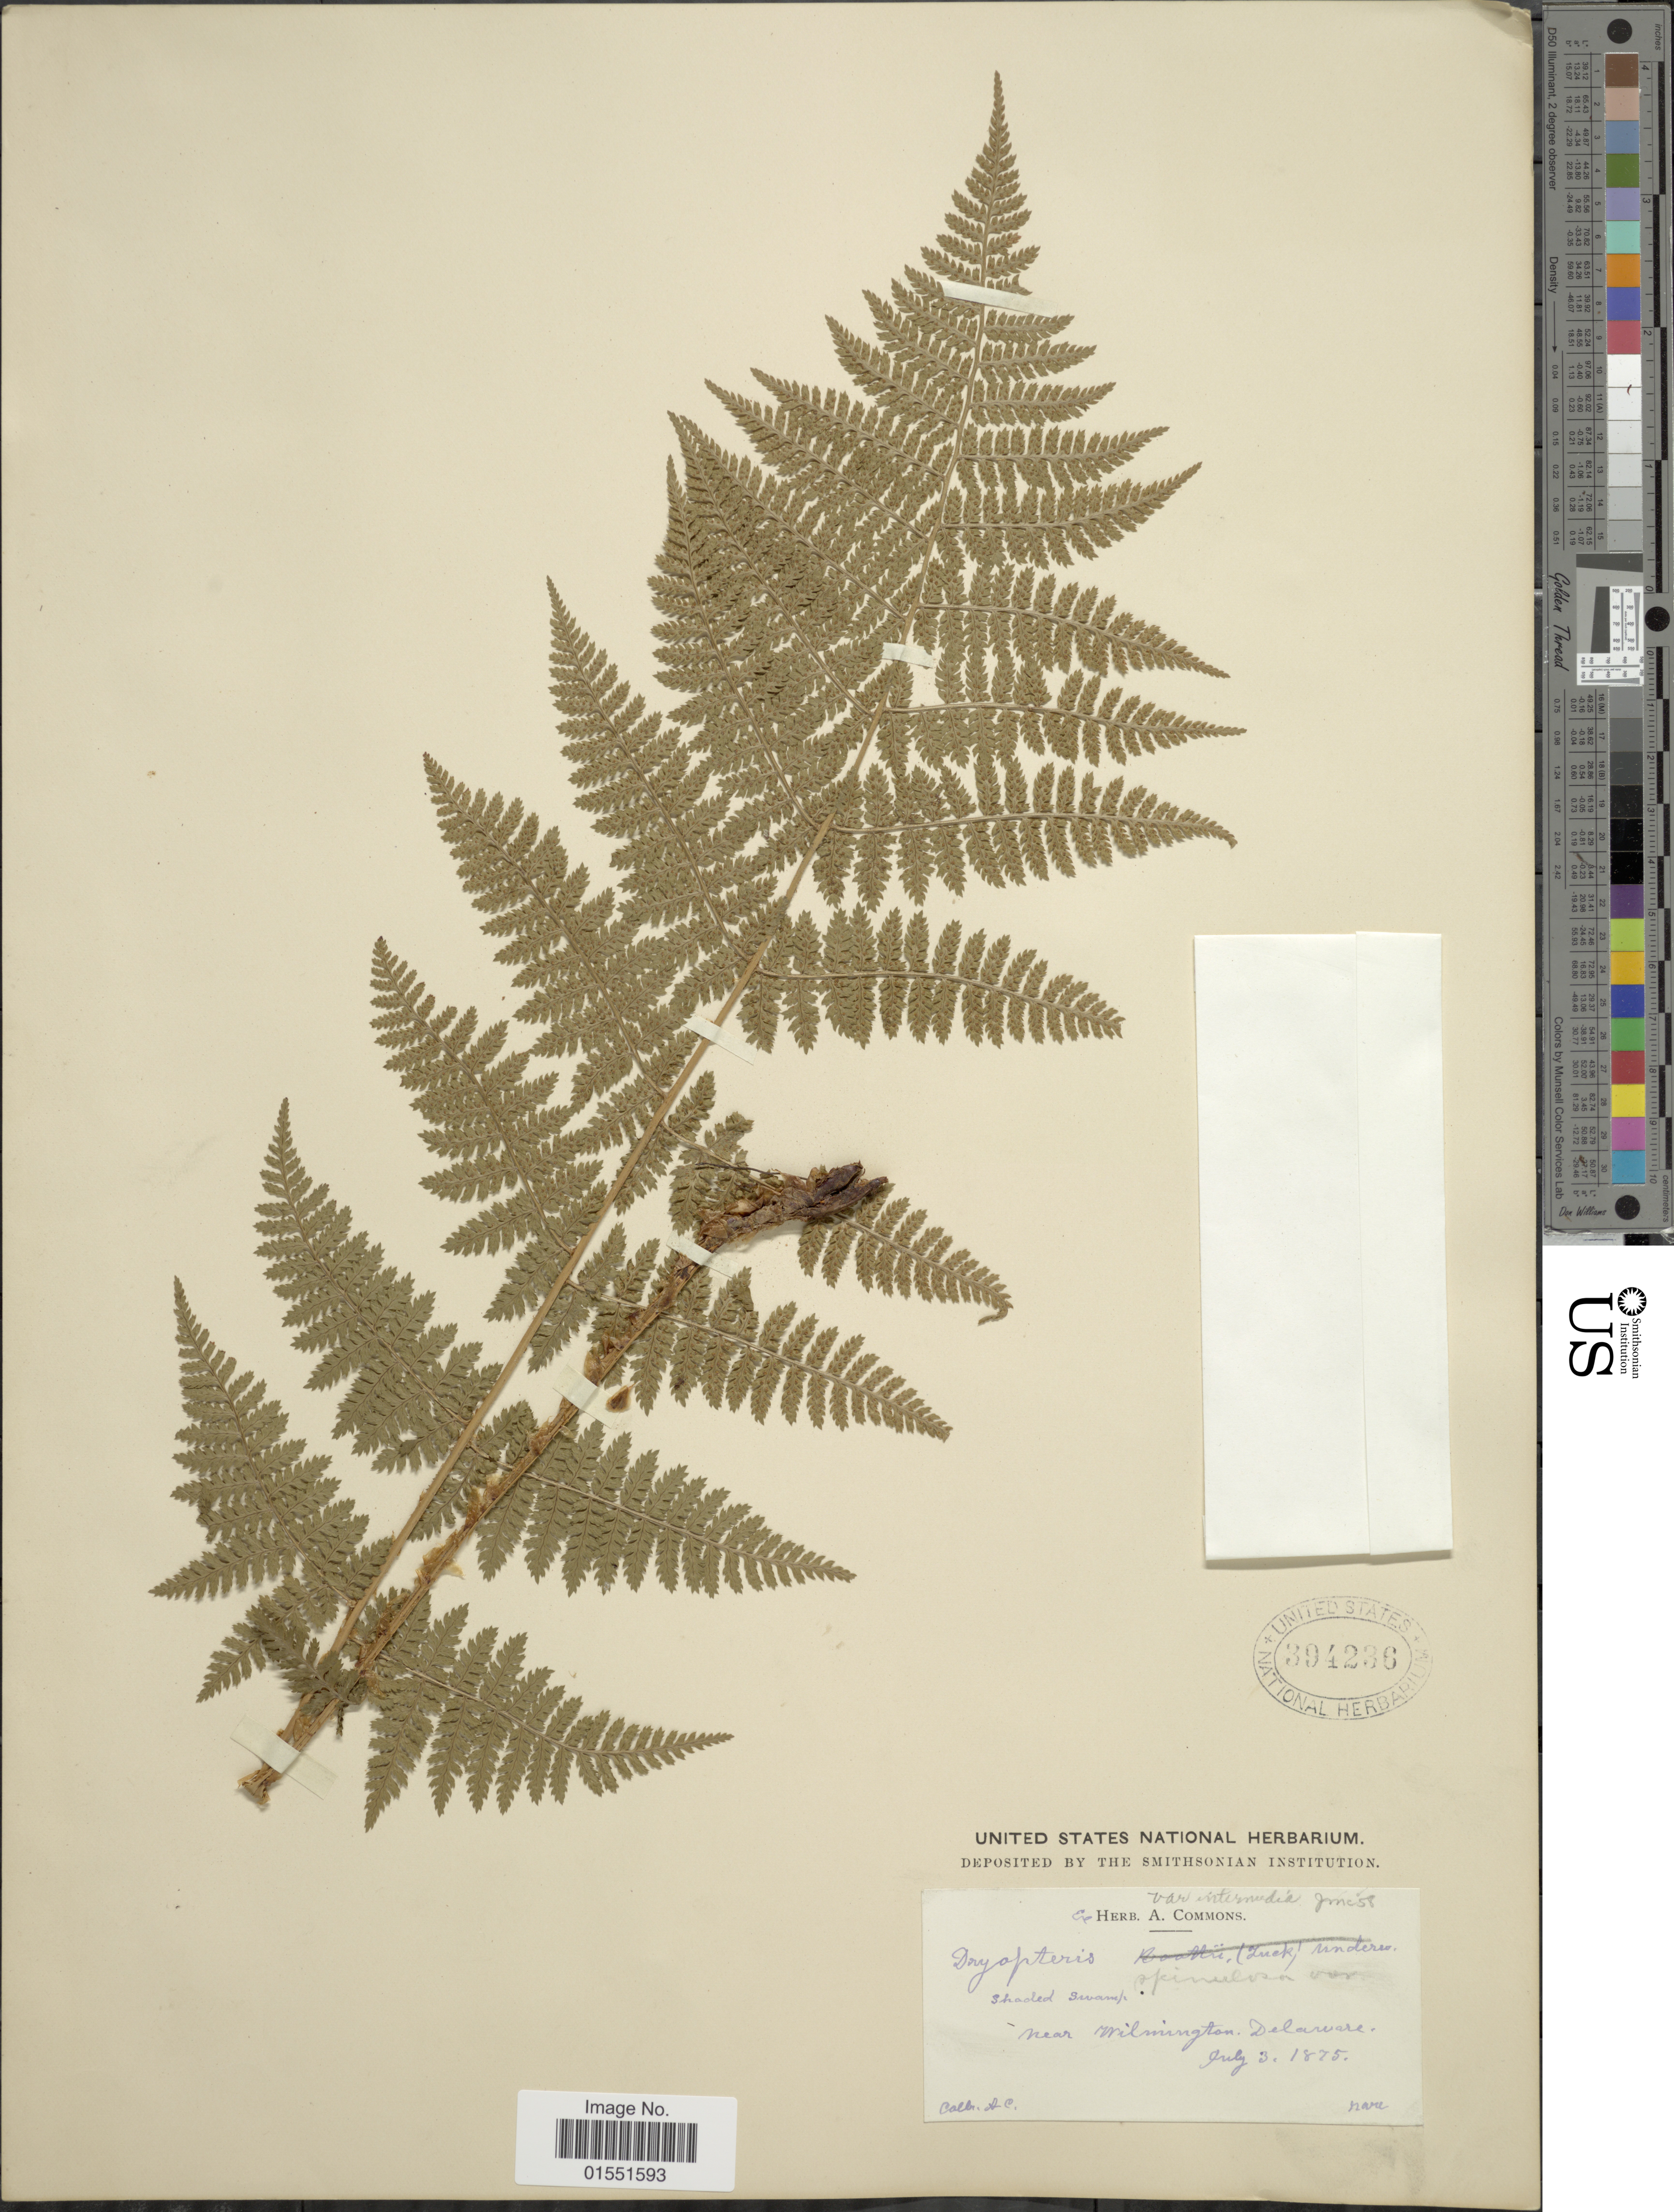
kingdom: Plantae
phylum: Tracheophyta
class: Polypodiopsida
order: Polypodiales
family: Dryopteridaceae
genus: Dryopteris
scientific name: Dryopteris intermedia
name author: (Muhl.) A. Gray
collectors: A. Commons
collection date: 1875-07-03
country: United States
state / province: Delaware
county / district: New Castle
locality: Near Wilmington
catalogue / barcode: US 394236